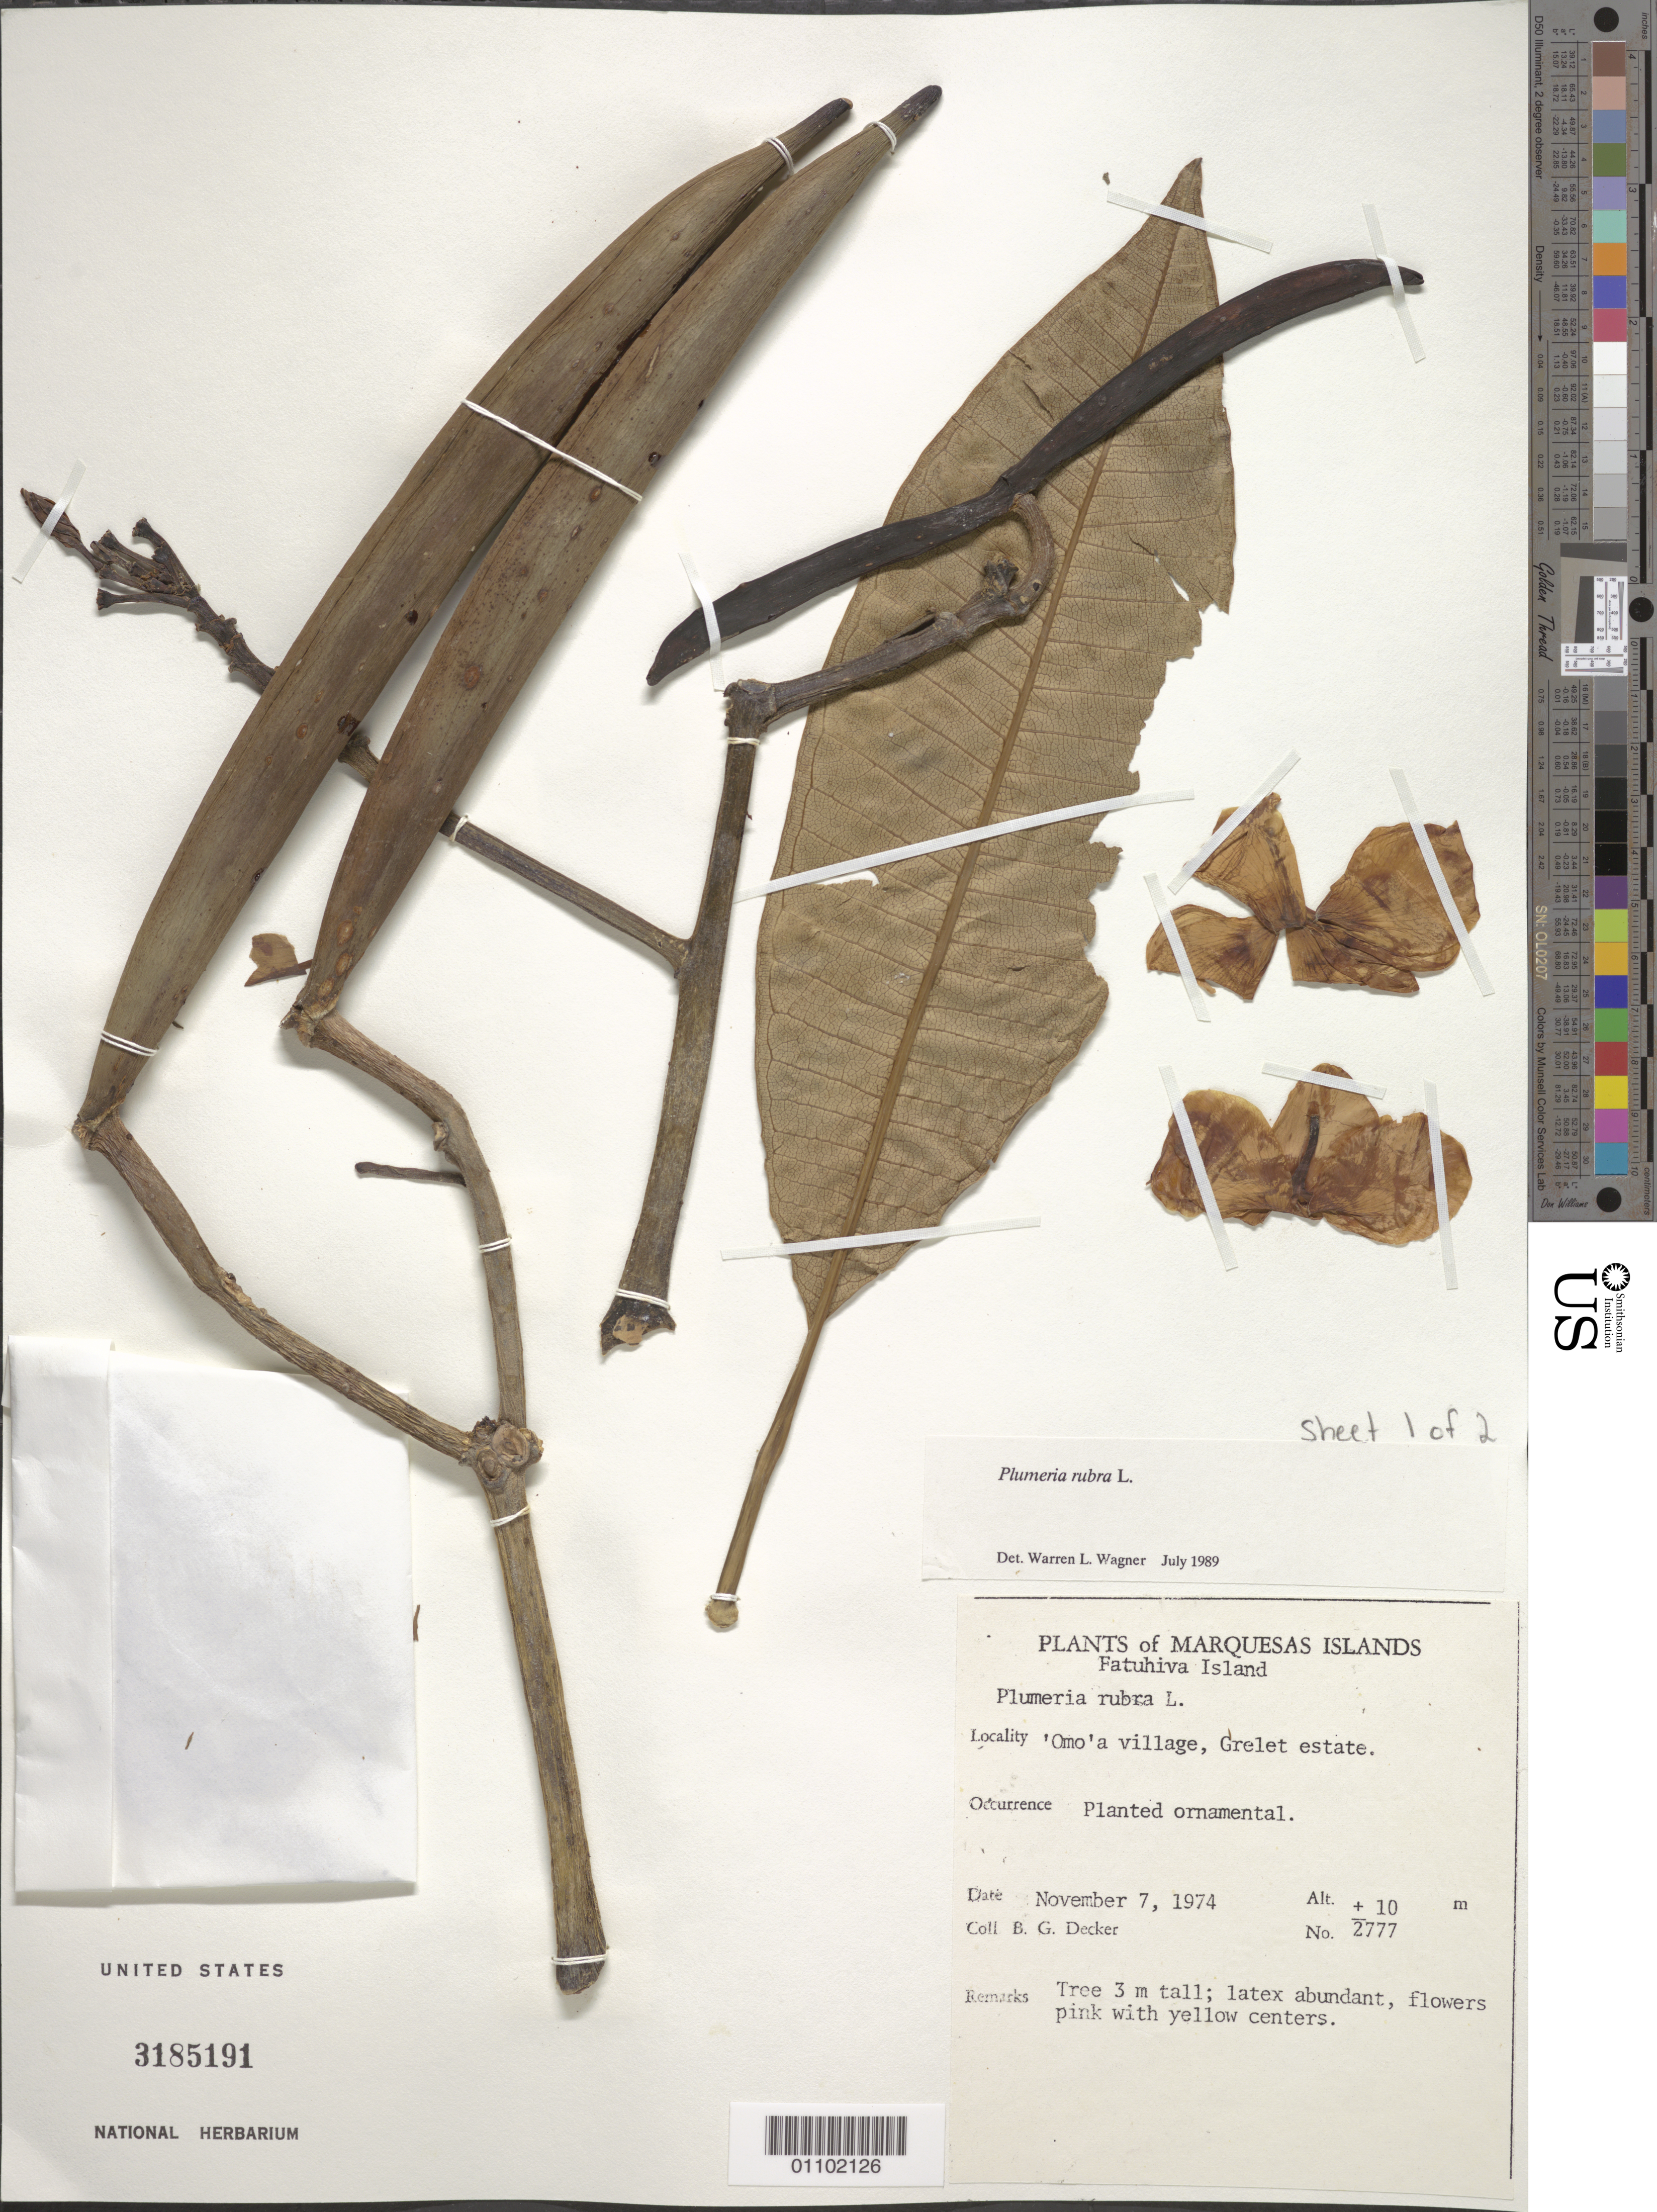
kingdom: Plantae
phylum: Tracheophyta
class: Magnoliopsida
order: Gentianales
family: Apocynaceae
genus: Plumeria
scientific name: Plumeria rubra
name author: L.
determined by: Wagner, W. L., (BOT), Smithsonian Institution - National Museum of Natural History (UNITED STATES)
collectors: B. G. Decker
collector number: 2777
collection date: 1974-11-07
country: French Polynesia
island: Fatu Hiva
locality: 'Omo'a village, Grelet estate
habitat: Planted ornamental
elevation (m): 10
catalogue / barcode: US 3185191